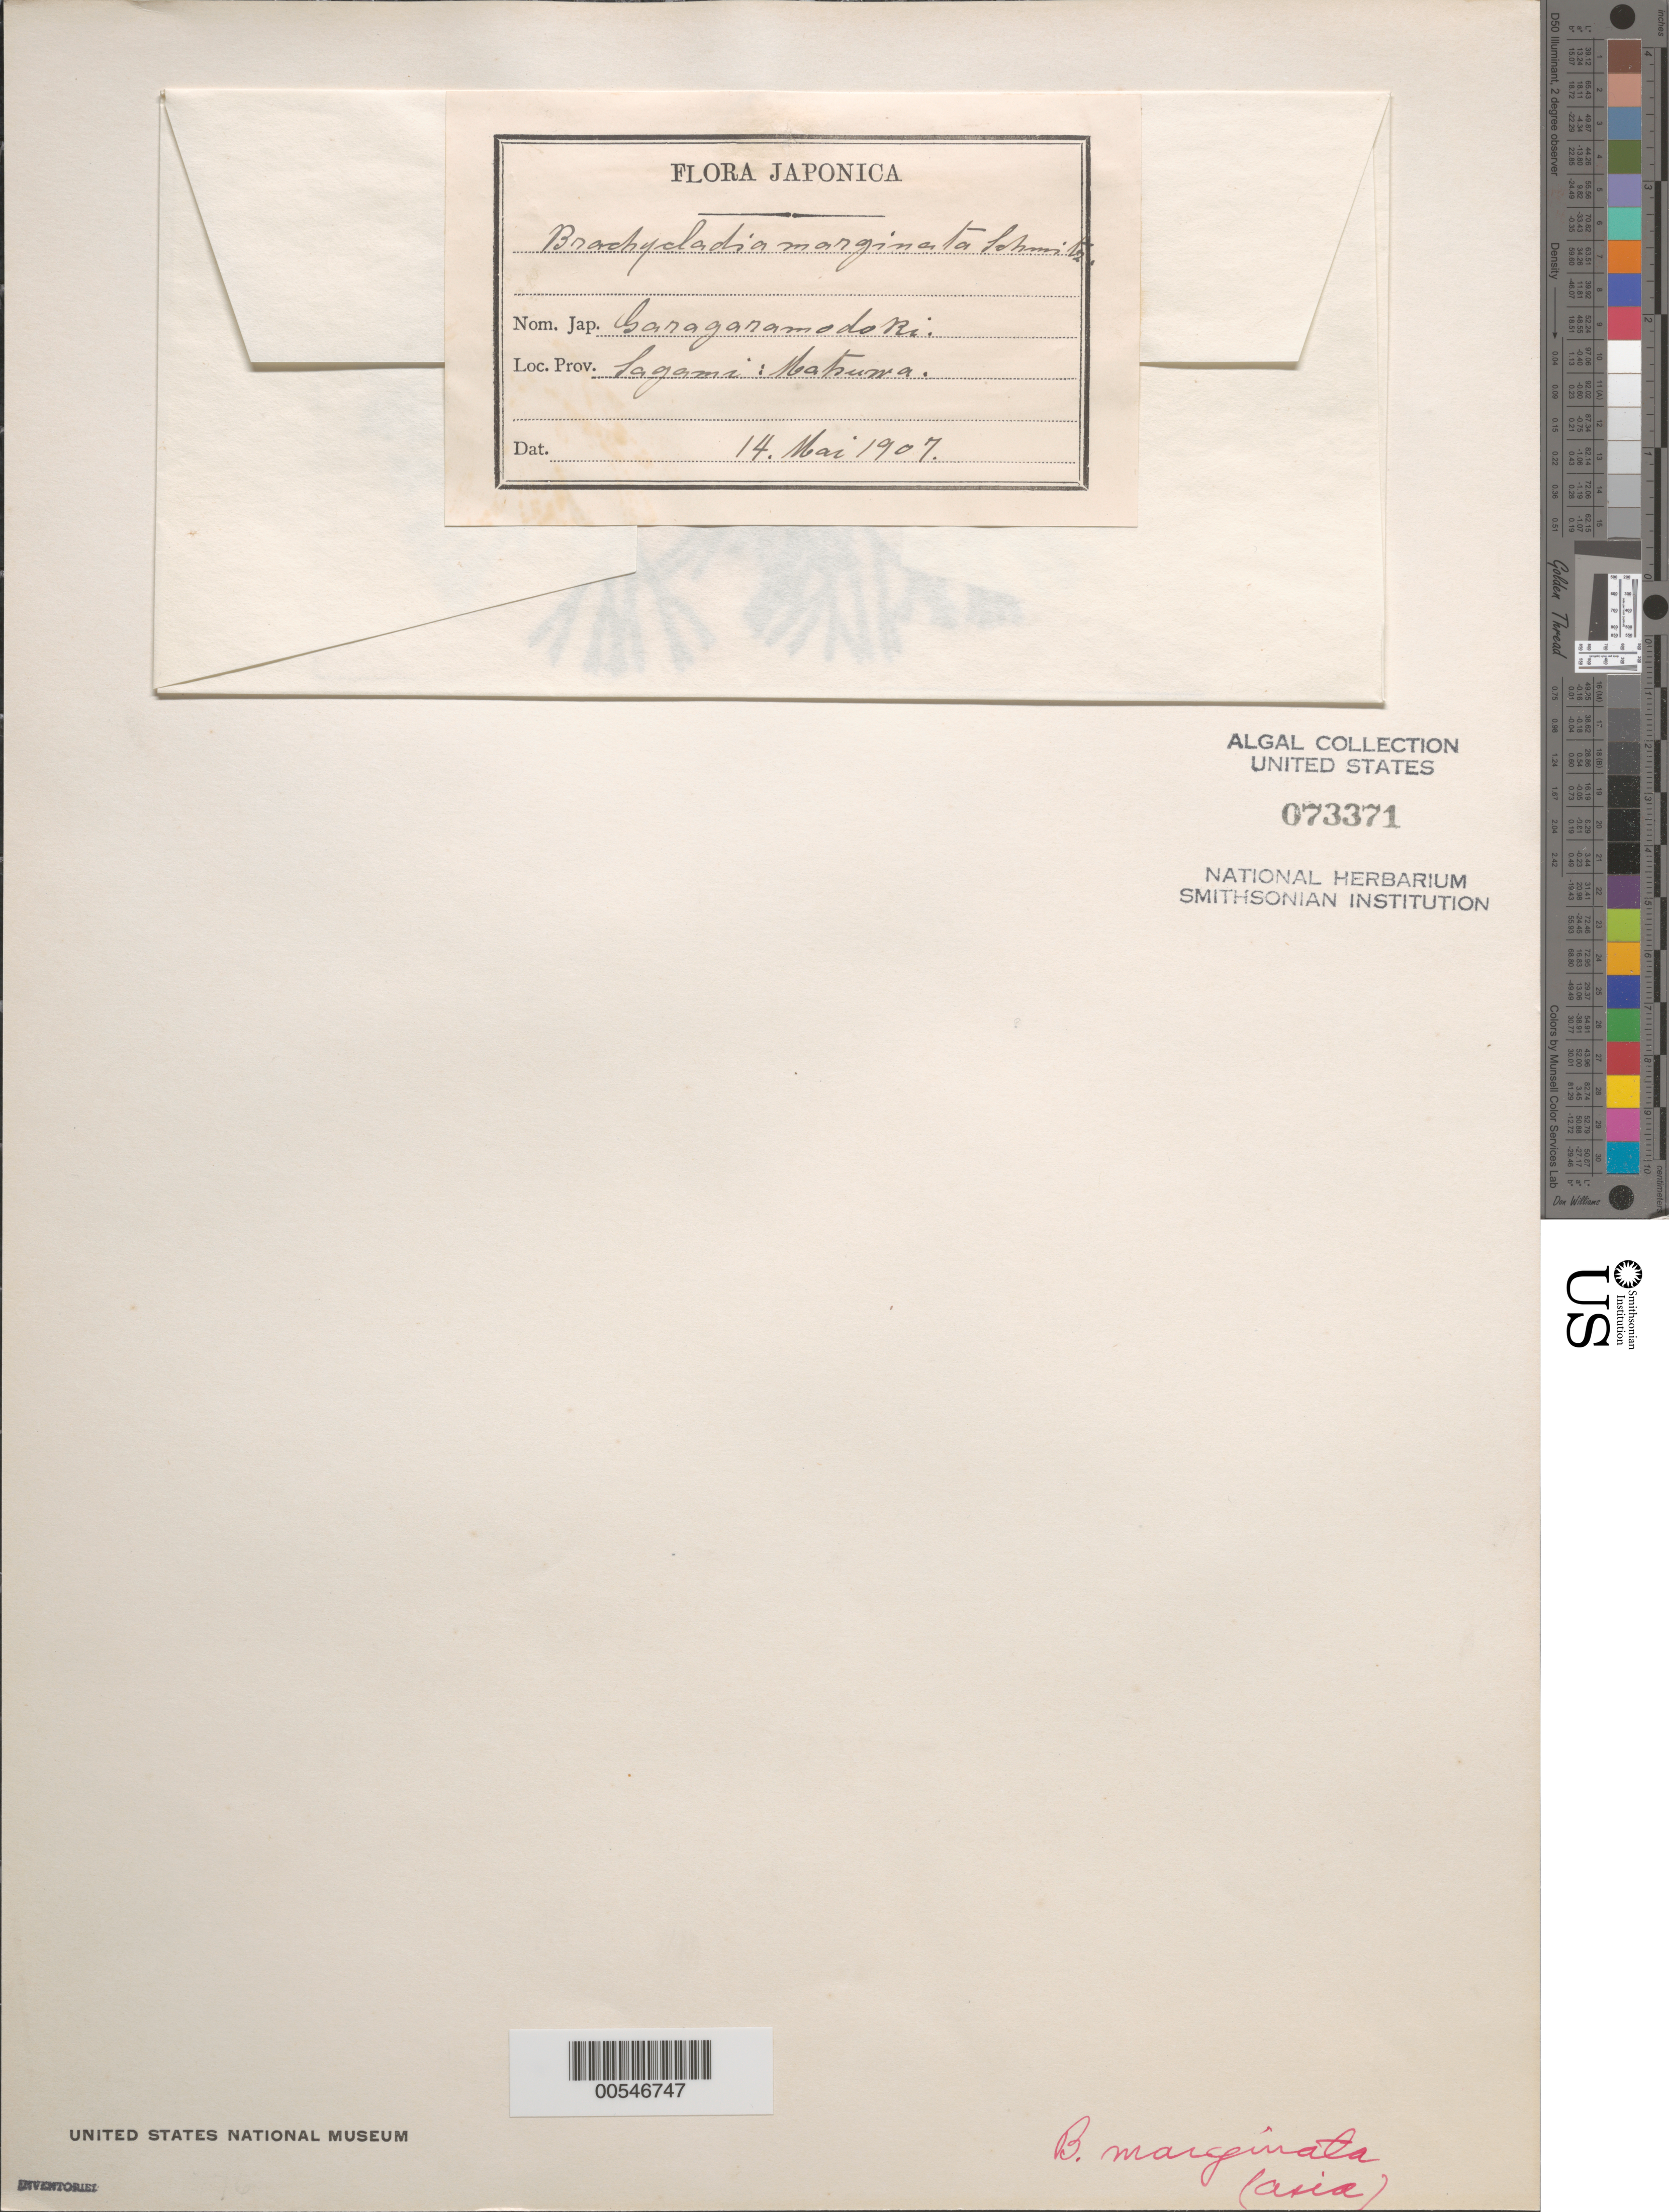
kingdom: Plantae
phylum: Rhodophyta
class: Florideophyceae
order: Nemaliales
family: Galaxauraceae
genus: Galaxaura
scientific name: Galaxaura marginata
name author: (J. Ellis & Sol.) J.V.Lamouroux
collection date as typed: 14 May 1907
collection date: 1907-05-14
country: Japan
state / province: Kanagawa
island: Honshu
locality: Matsuma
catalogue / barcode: US 73371